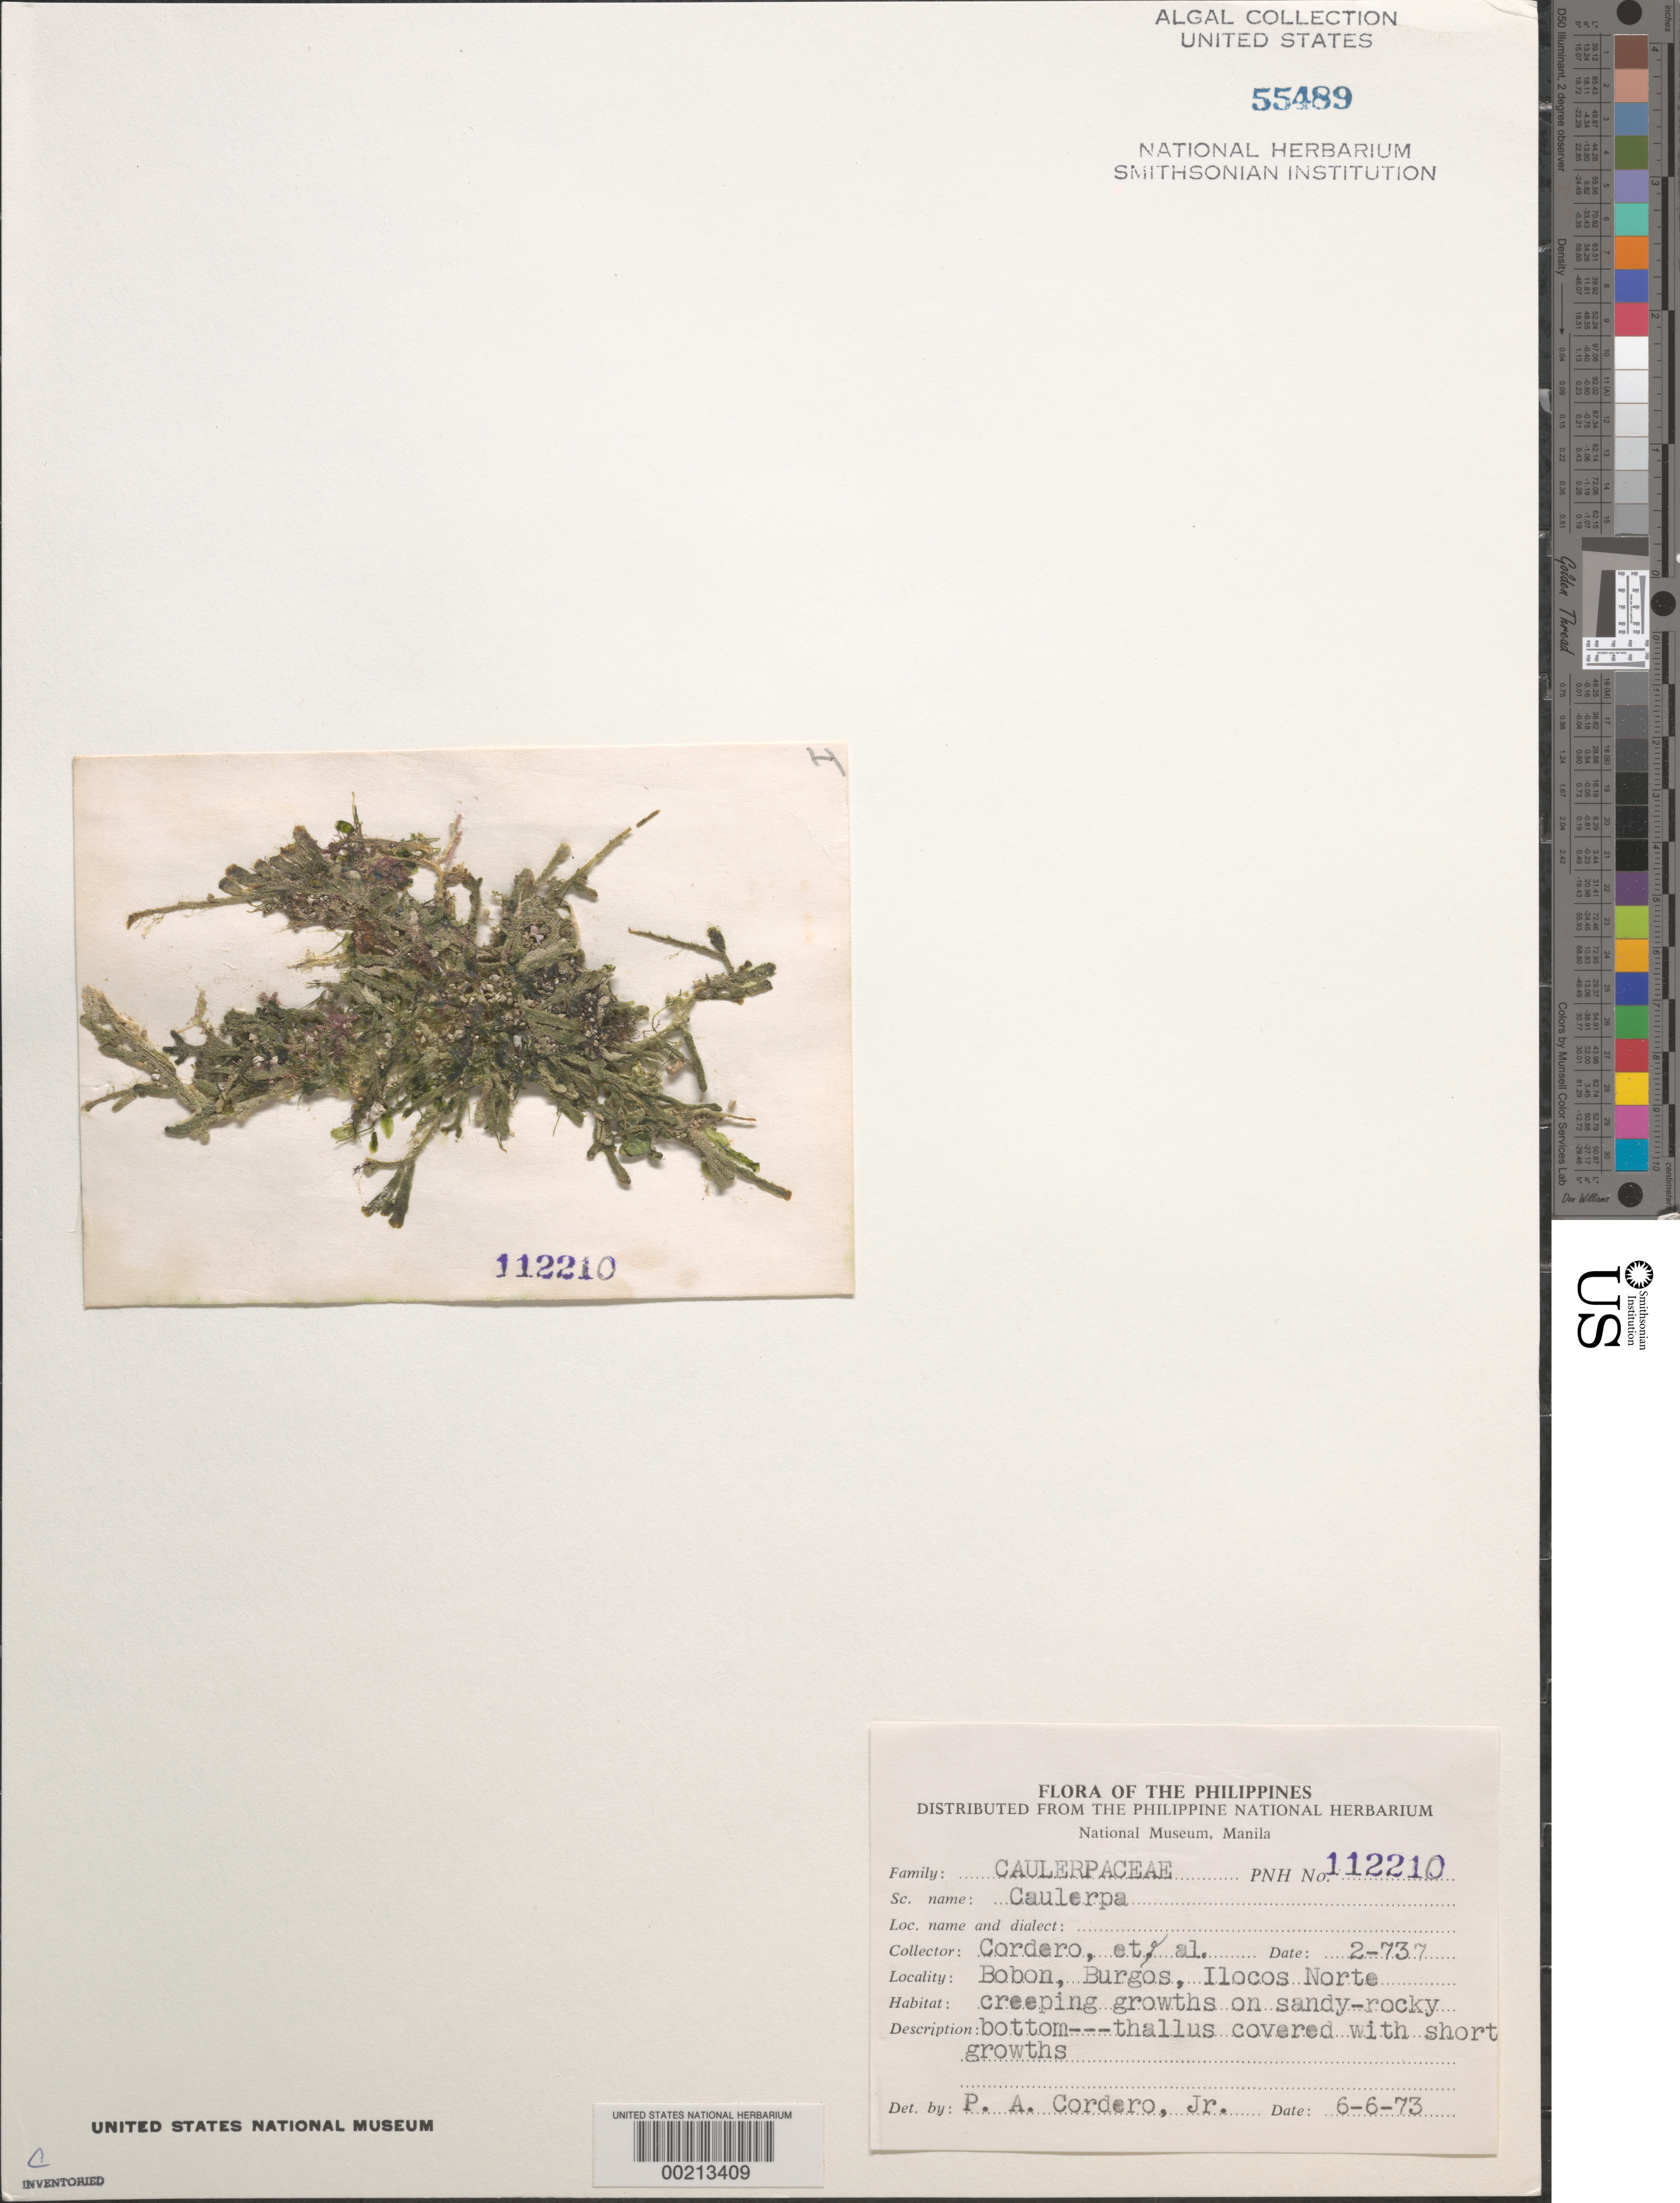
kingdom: Plantae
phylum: Chlorophyta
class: Ulvophyceae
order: Bryopsidales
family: Caulerpaceae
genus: Caulerpa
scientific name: Caulerpa sp.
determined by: Cordero, P. A., Jr.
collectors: P. A. Cordero et al.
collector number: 112210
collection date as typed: Feb 1973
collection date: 1973-02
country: Philippines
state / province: Ilocos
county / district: Ilocos Norte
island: Luzon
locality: Bobon, Burgos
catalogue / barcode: US 55489